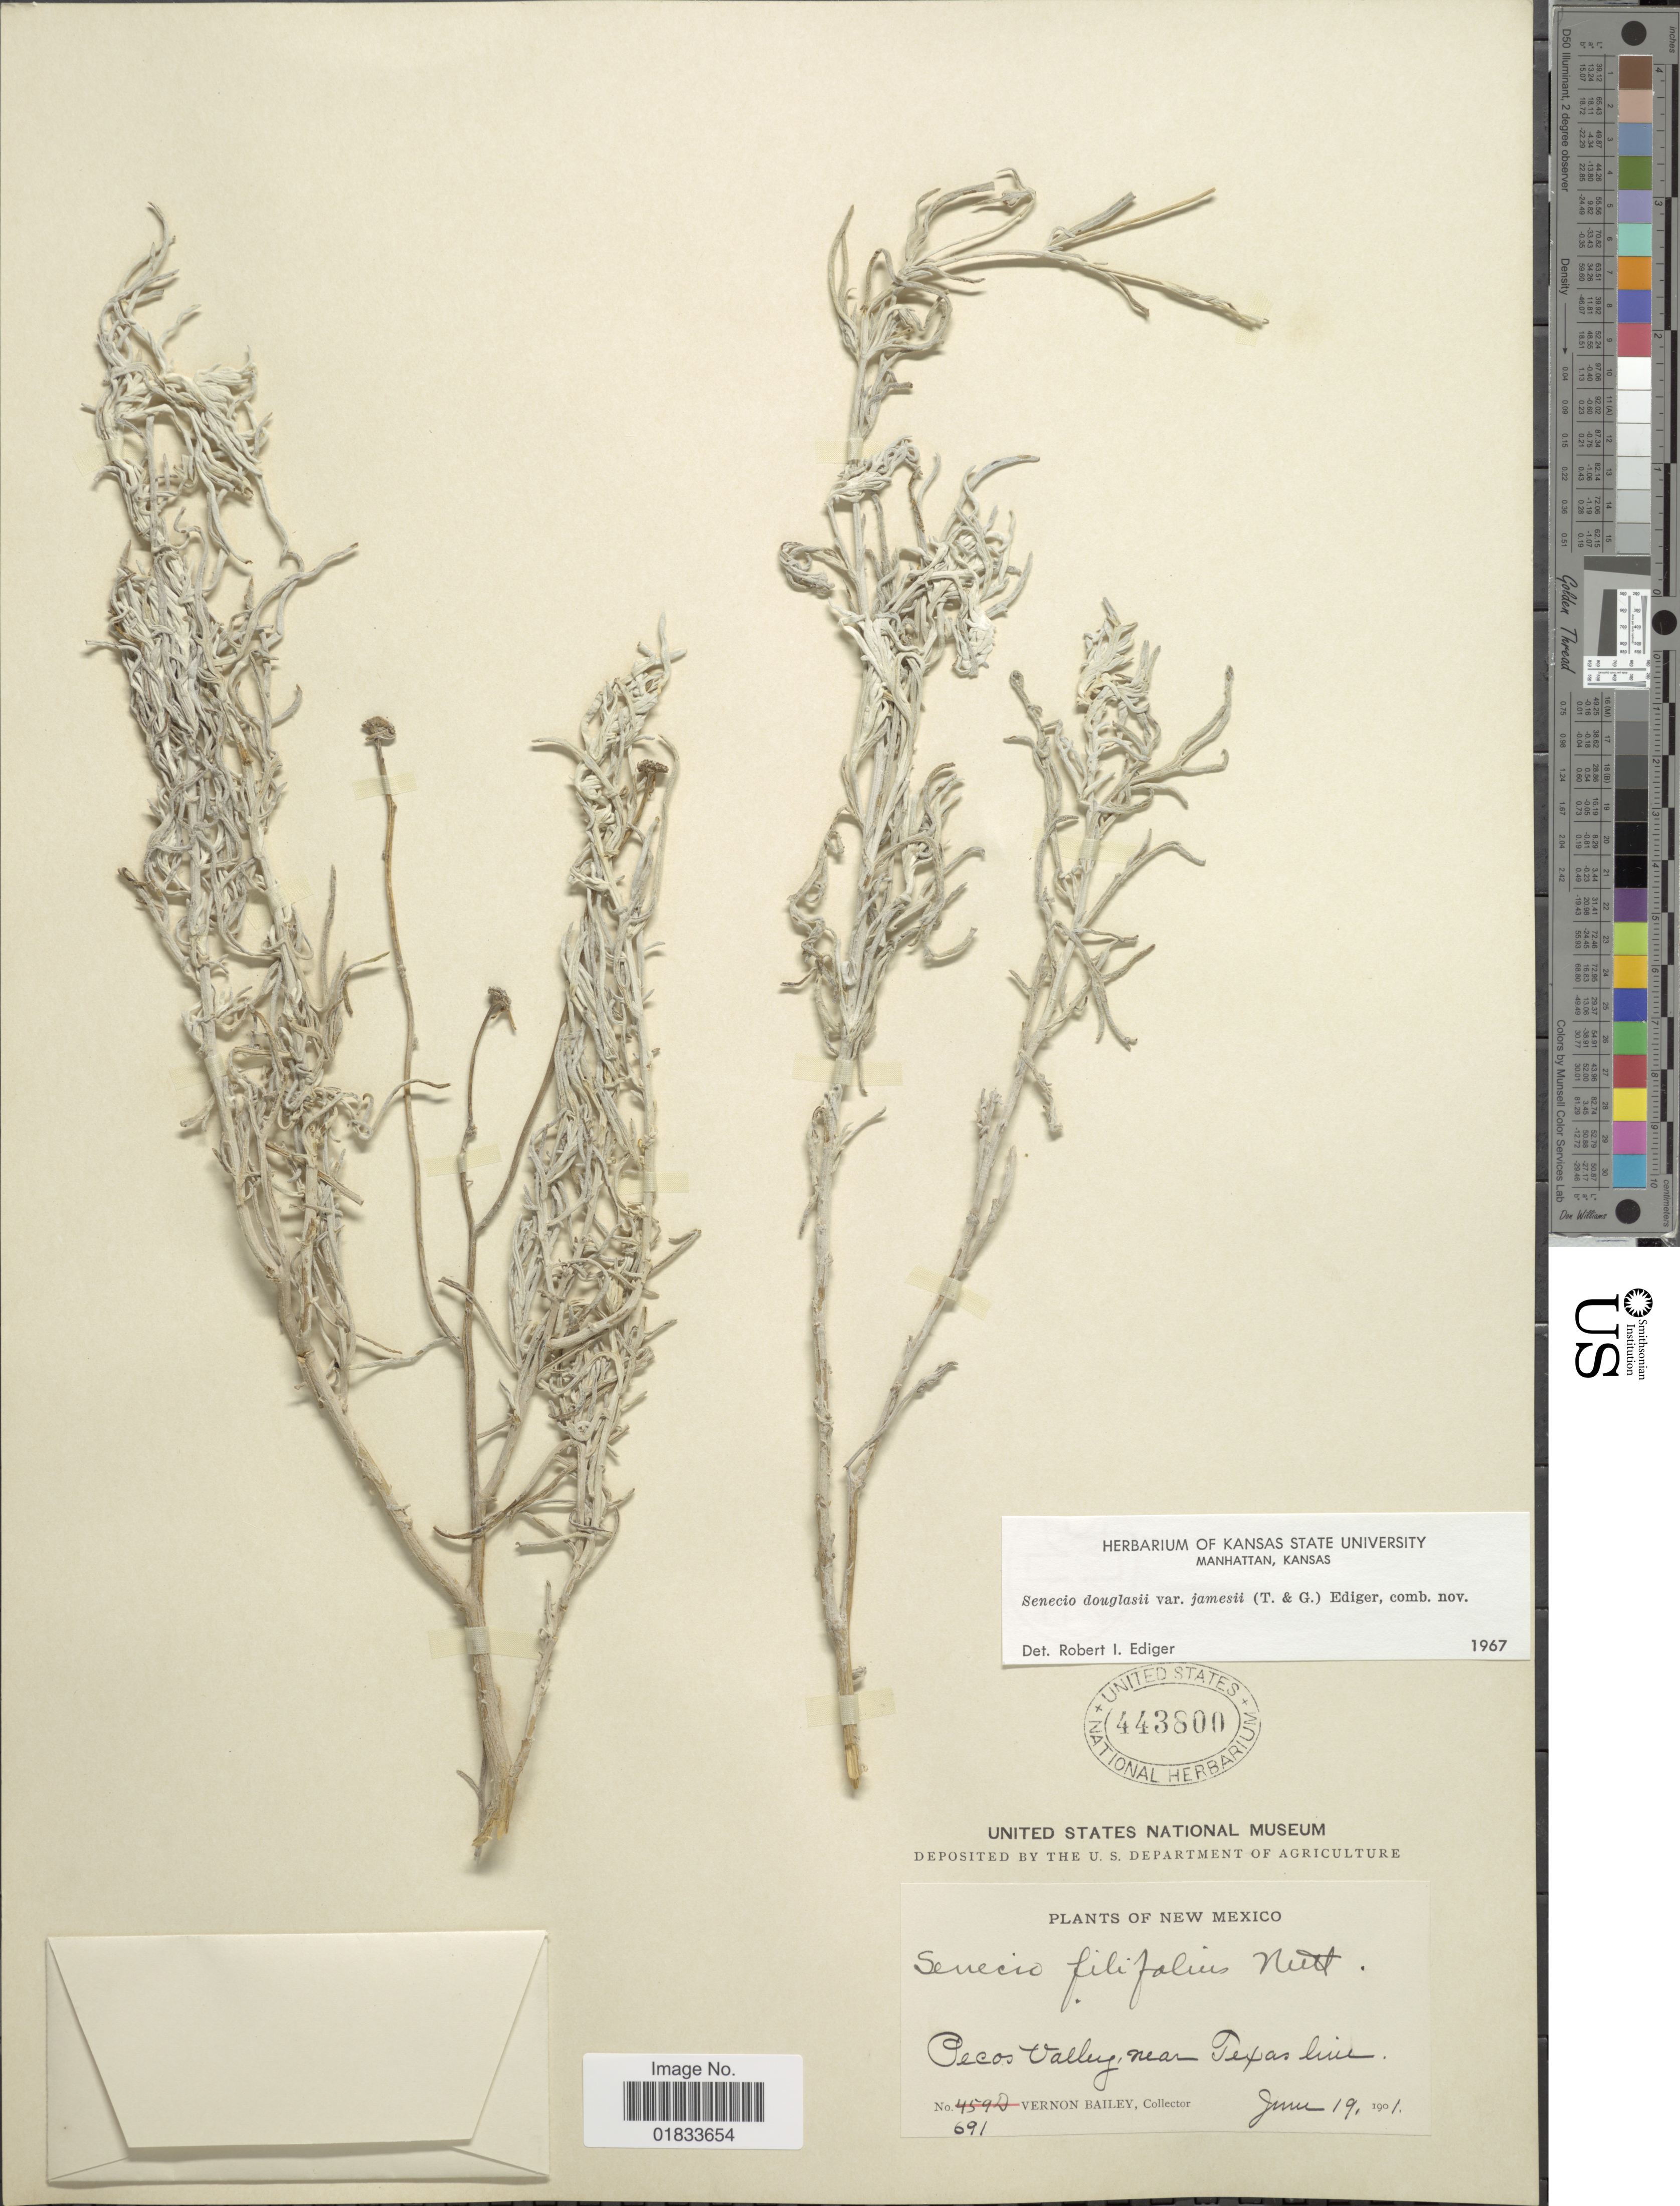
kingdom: Plantae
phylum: Tracheophyta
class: Magnoliopsida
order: Asterales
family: Asteraceae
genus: Senecio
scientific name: Senecio flaccidus var. flaccidus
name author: Less.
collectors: V. O. Bailey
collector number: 691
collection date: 1901-06-19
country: United States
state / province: New Mexico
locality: Pecos Valley, near Texas line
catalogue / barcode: US 443800